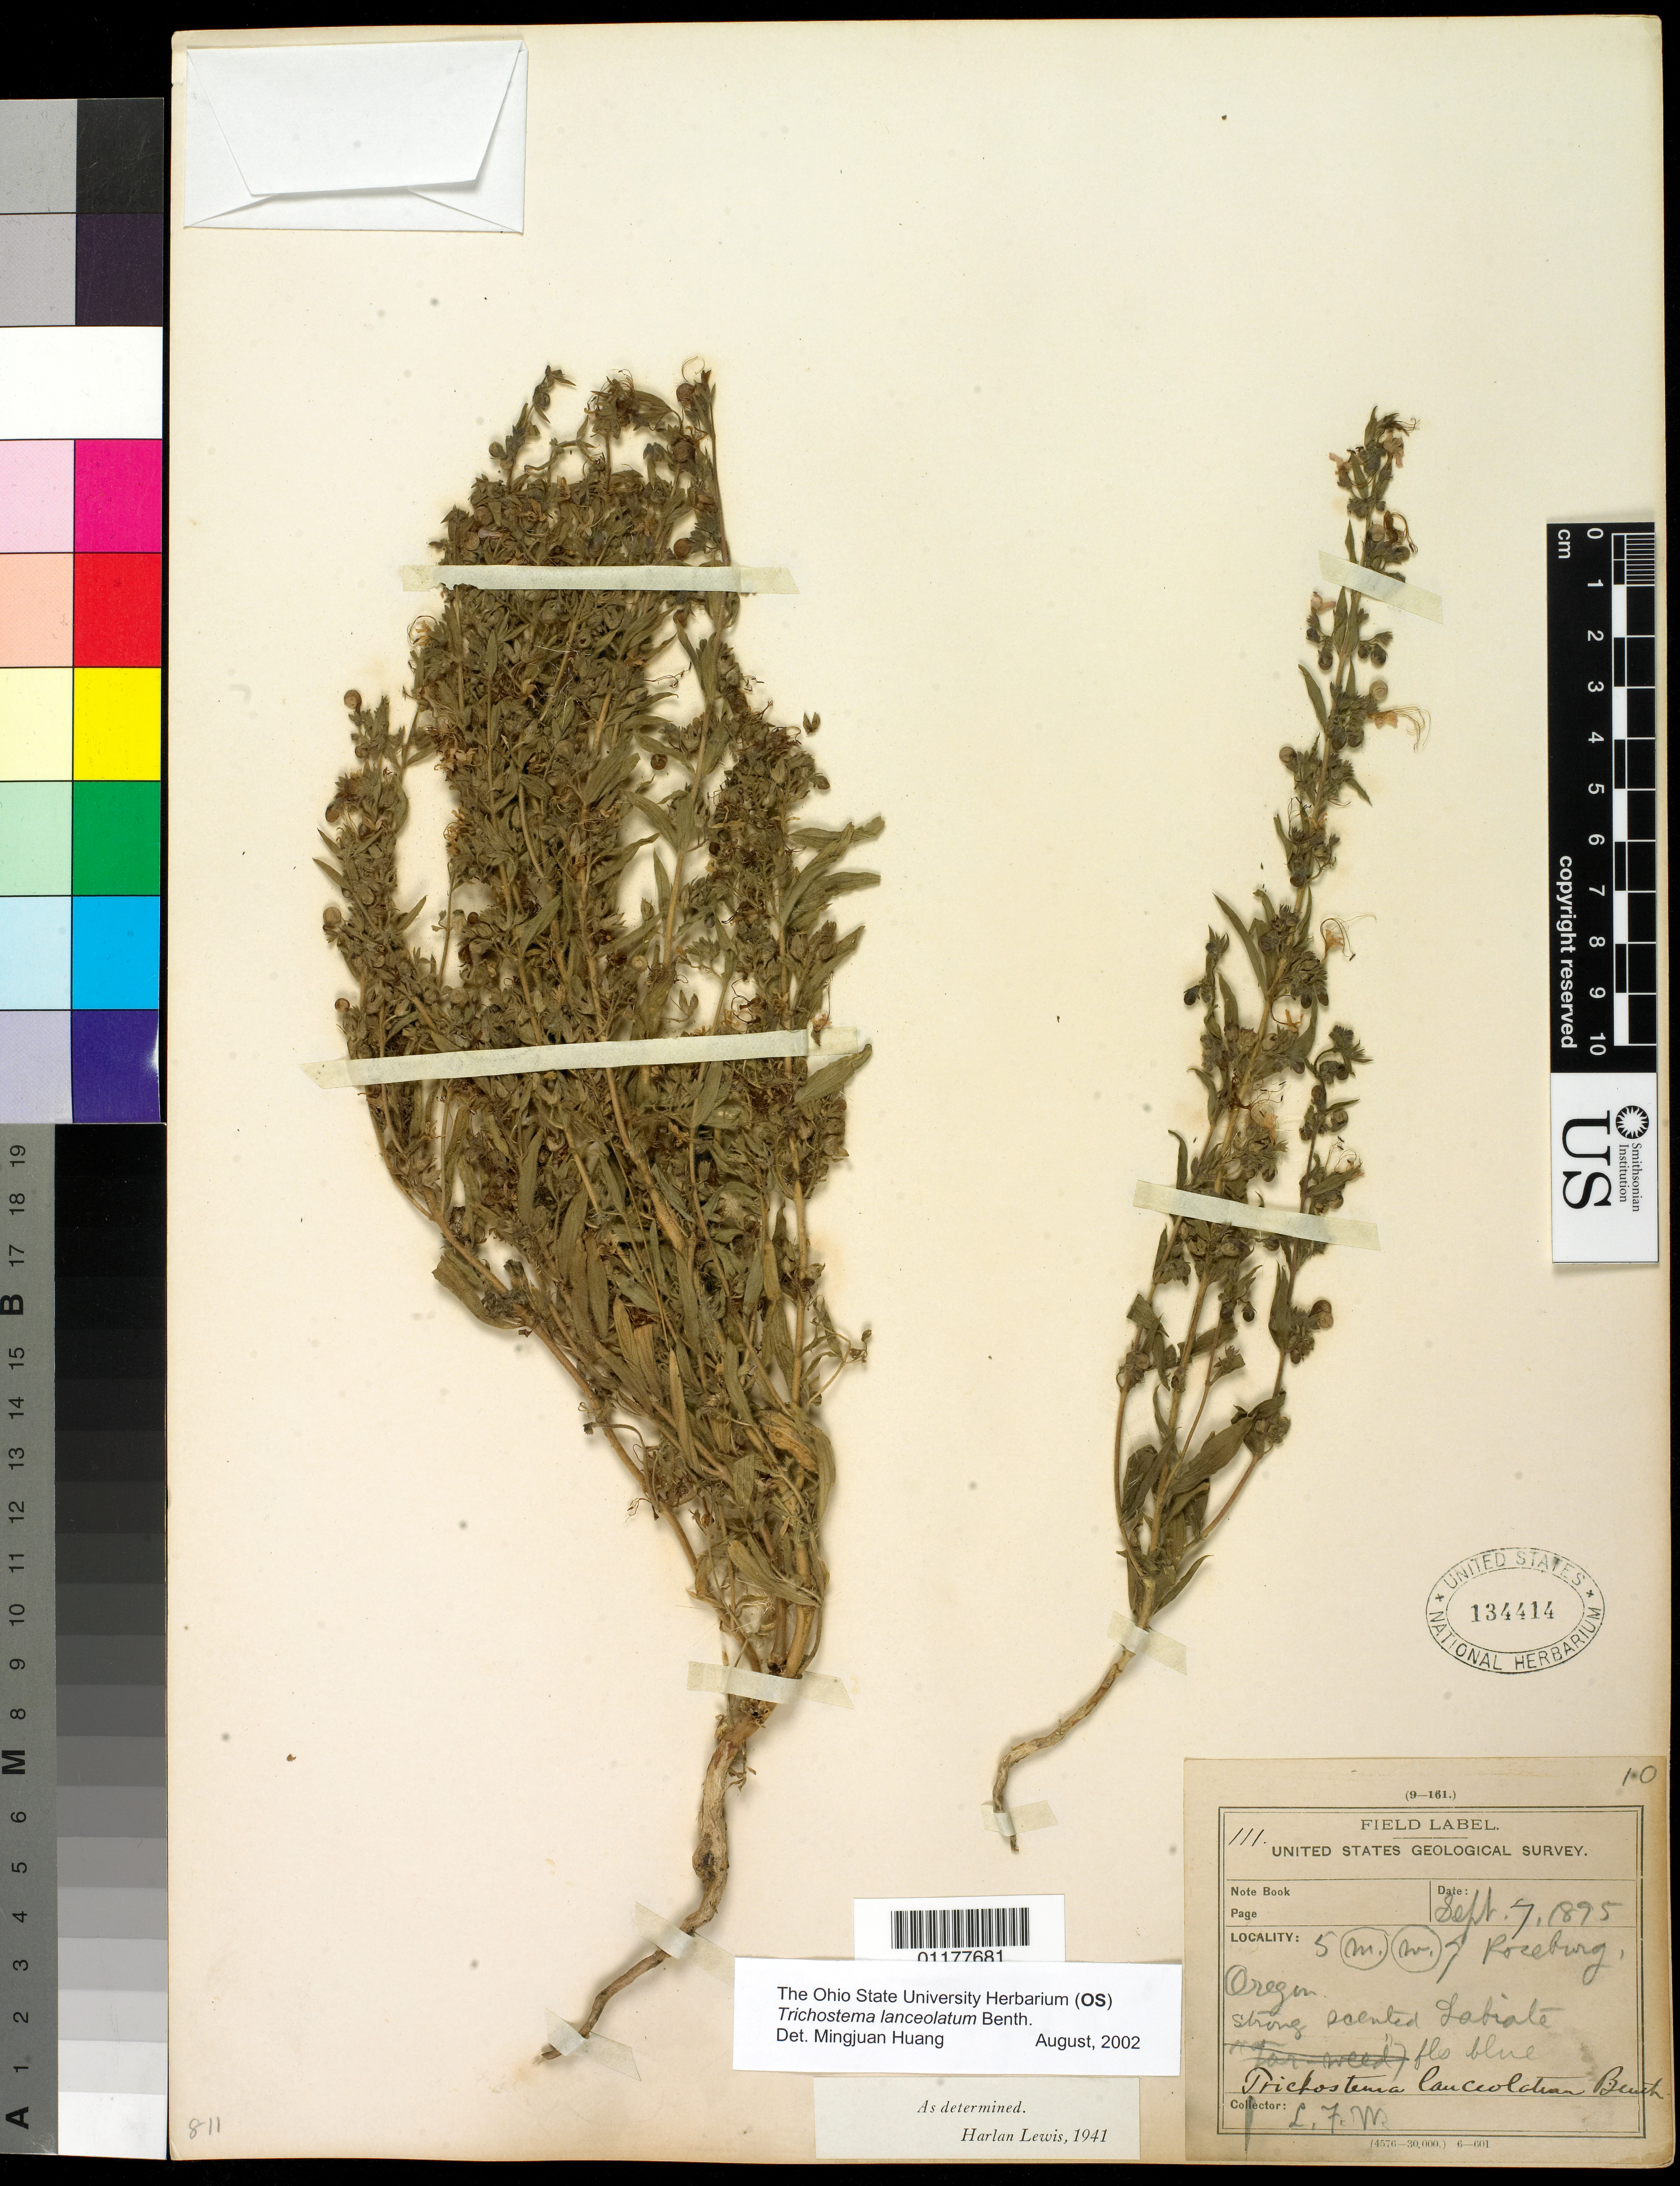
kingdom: Plantae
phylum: Tracheophyta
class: Magnoliopsida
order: Lamiales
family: Lamiaceae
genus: Trichostema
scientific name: Trichostema lanceolatum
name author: Benth.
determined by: Huang, Mingjuan, (OS), Ohio State University Herbarium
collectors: L. F. Ward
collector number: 111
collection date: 1895-09-07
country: United States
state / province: Oregon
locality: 5 miles W. of Roseburg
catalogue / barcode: US 134414